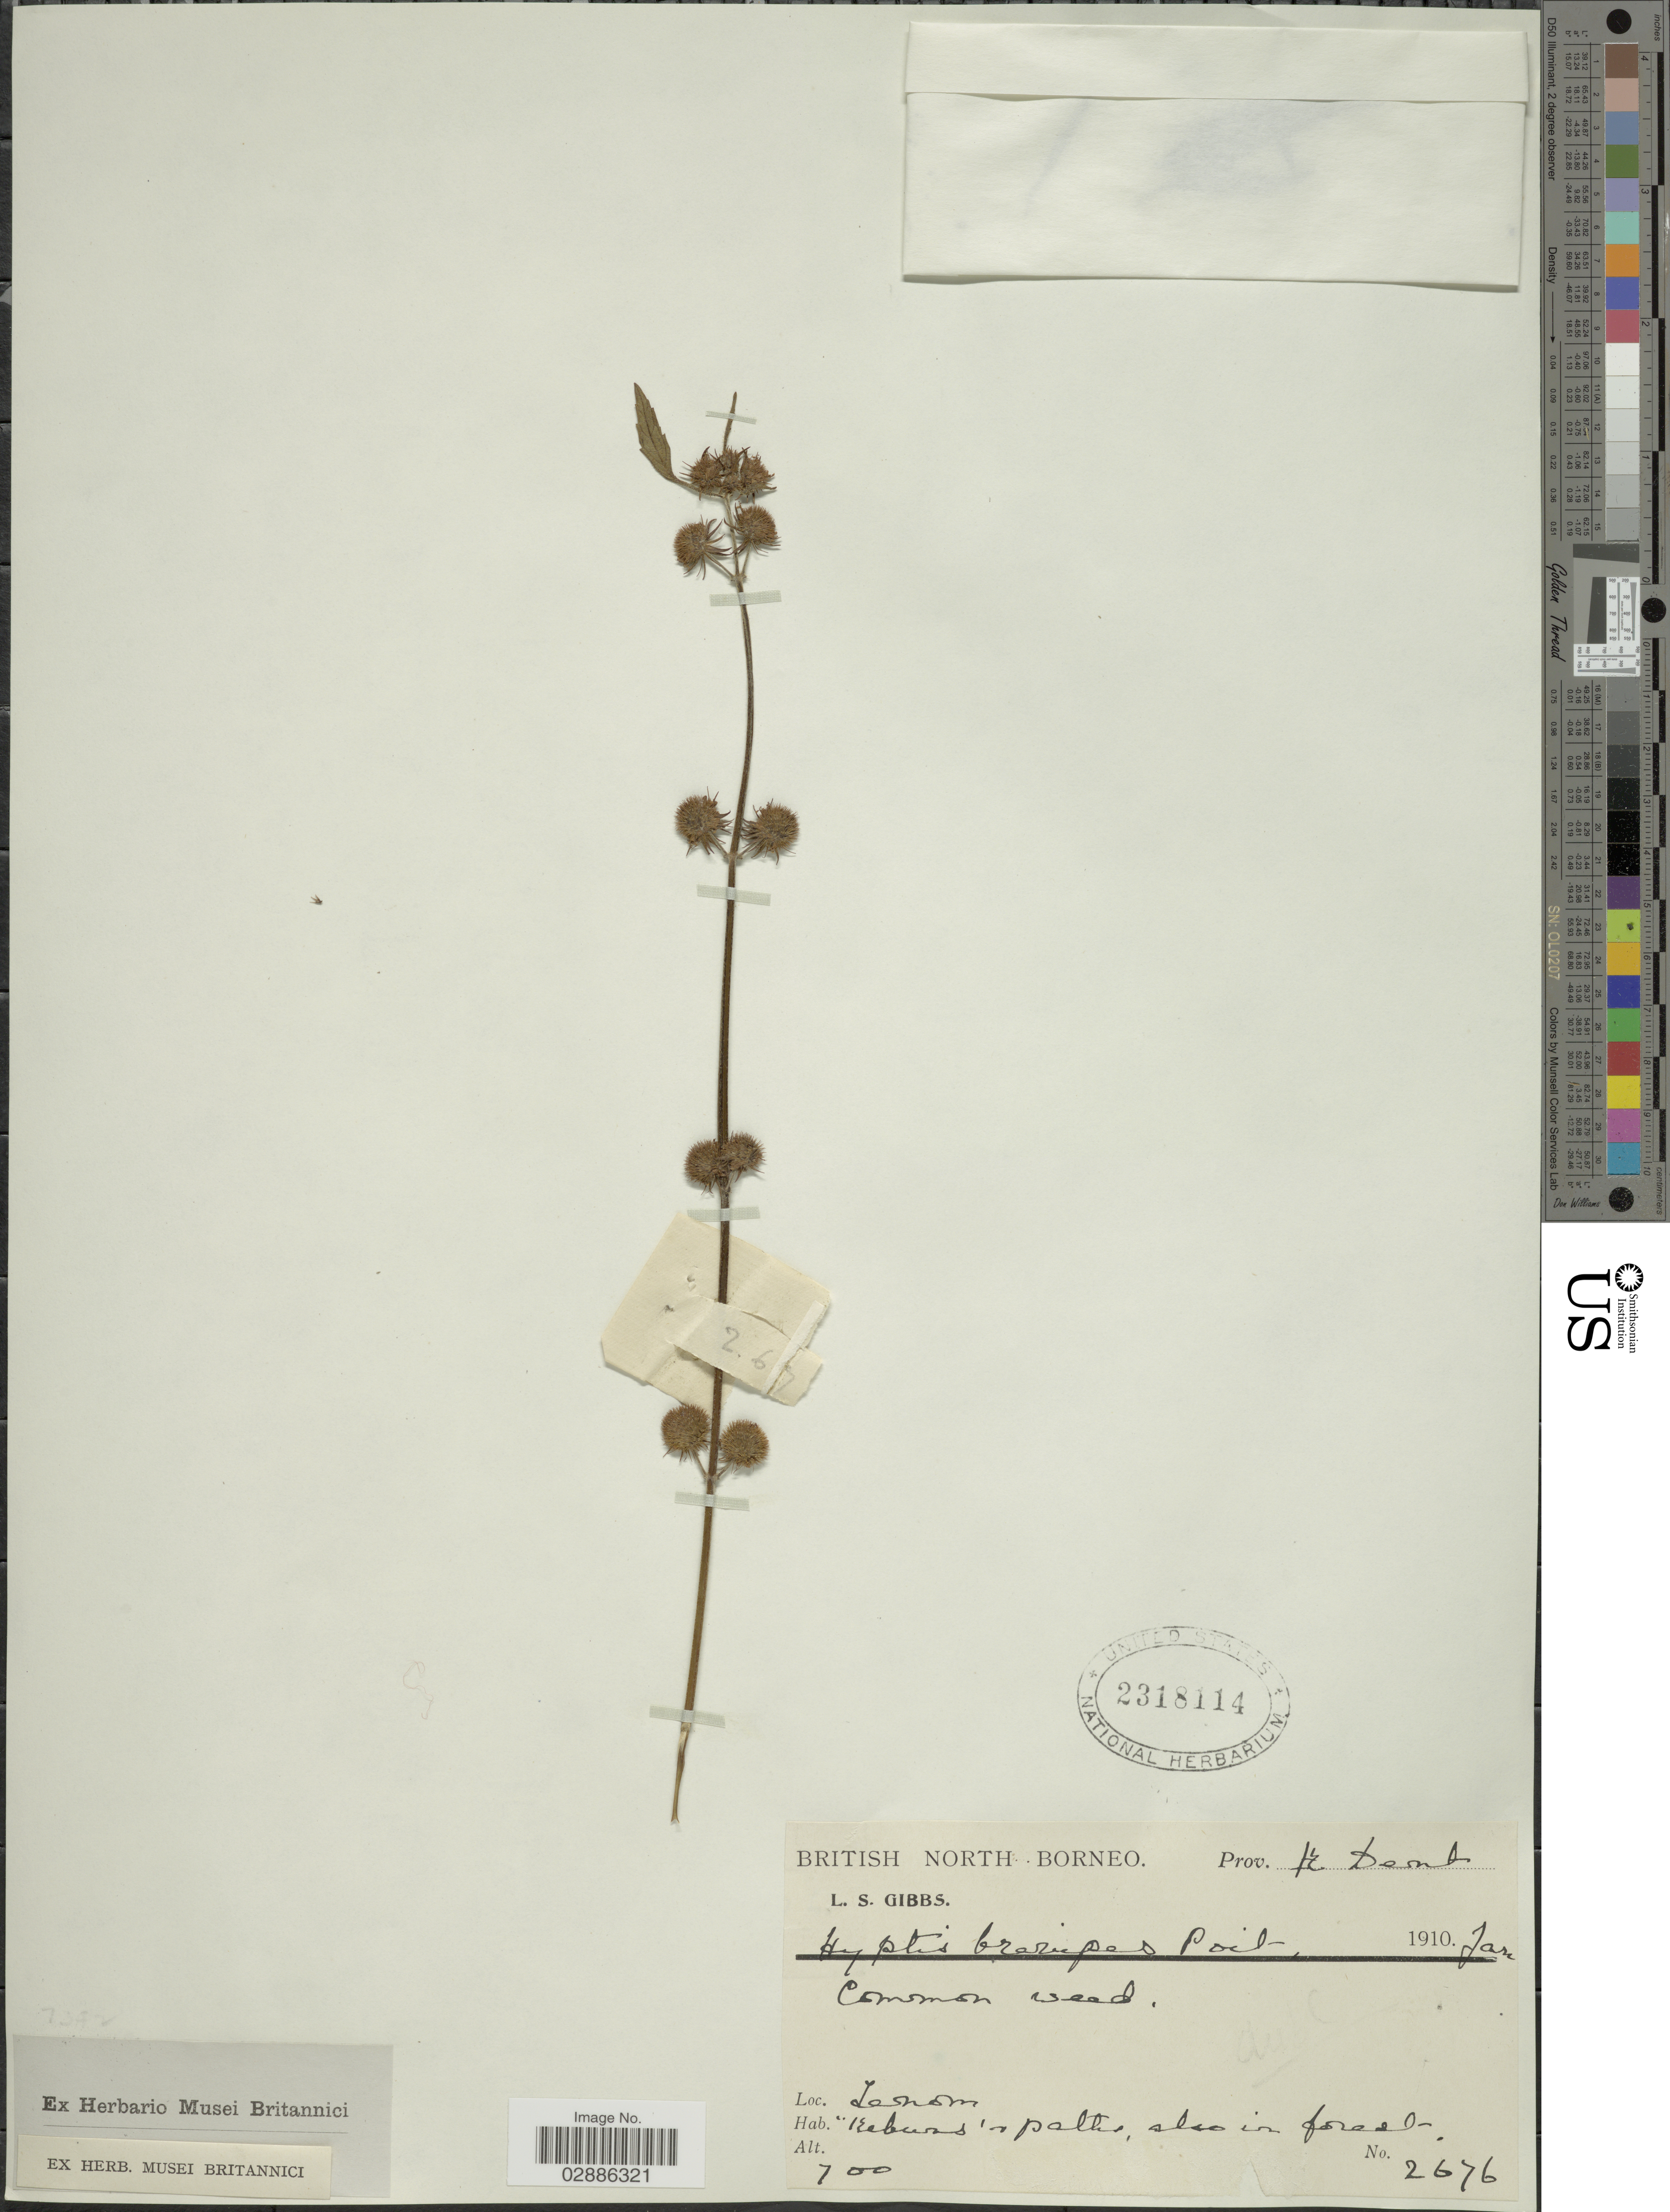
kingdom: Plantae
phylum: Tracheophyta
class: Magnoliopsida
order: Lamiales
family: Lamiaceae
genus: Hyptis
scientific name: Hyptis brevipes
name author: Poit.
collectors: L. S.Gibbs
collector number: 2676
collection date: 1910-01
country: Malaysia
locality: British North Borneo, Prov. Dent. Tenom.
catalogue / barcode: US 2318114